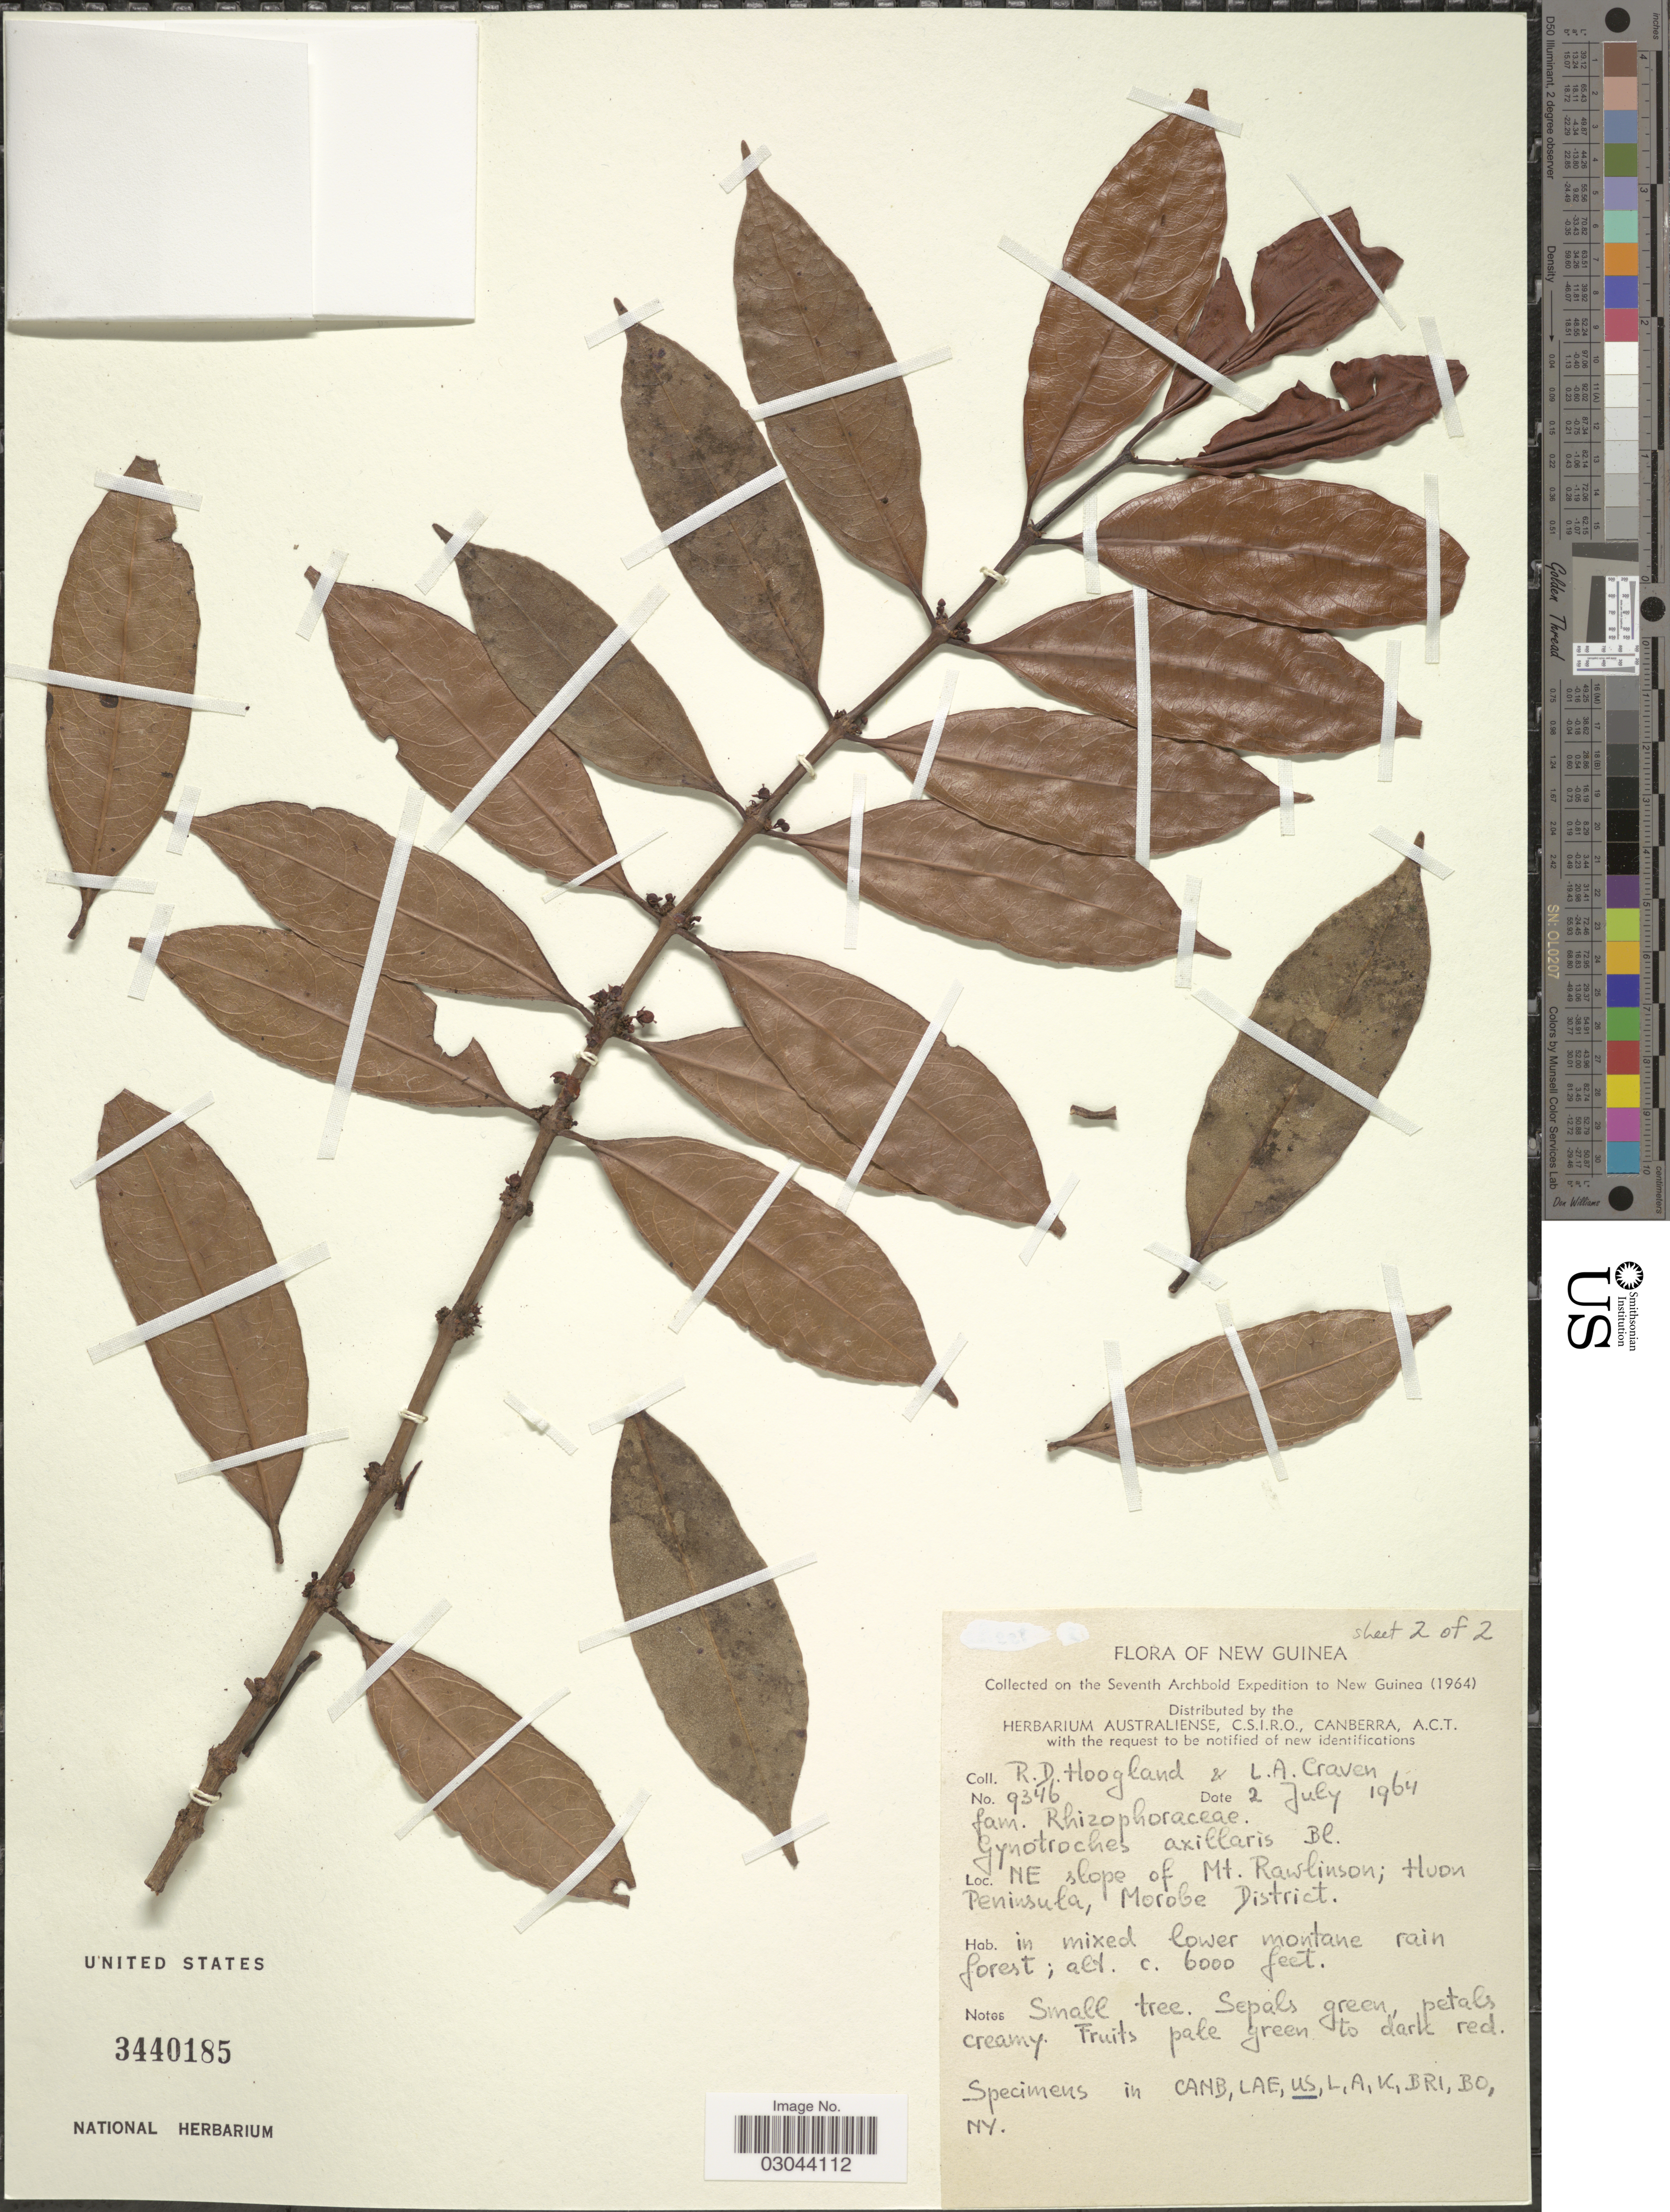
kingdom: Plantae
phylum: Tracheophyta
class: Magnoliopsida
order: Malpighiales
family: Rhizophoraceae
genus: Gynotroches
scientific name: Gynotroches axillaris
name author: Blume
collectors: R. D. Hoogland & L. A. Craven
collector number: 9346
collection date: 1964-07-02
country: Papua New Guinea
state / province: Morobe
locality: New Guinea. NE slope of Mt. Rawlinson; Huon Peninsula, Morobe District.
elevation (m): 1829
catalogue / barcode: US 3440185